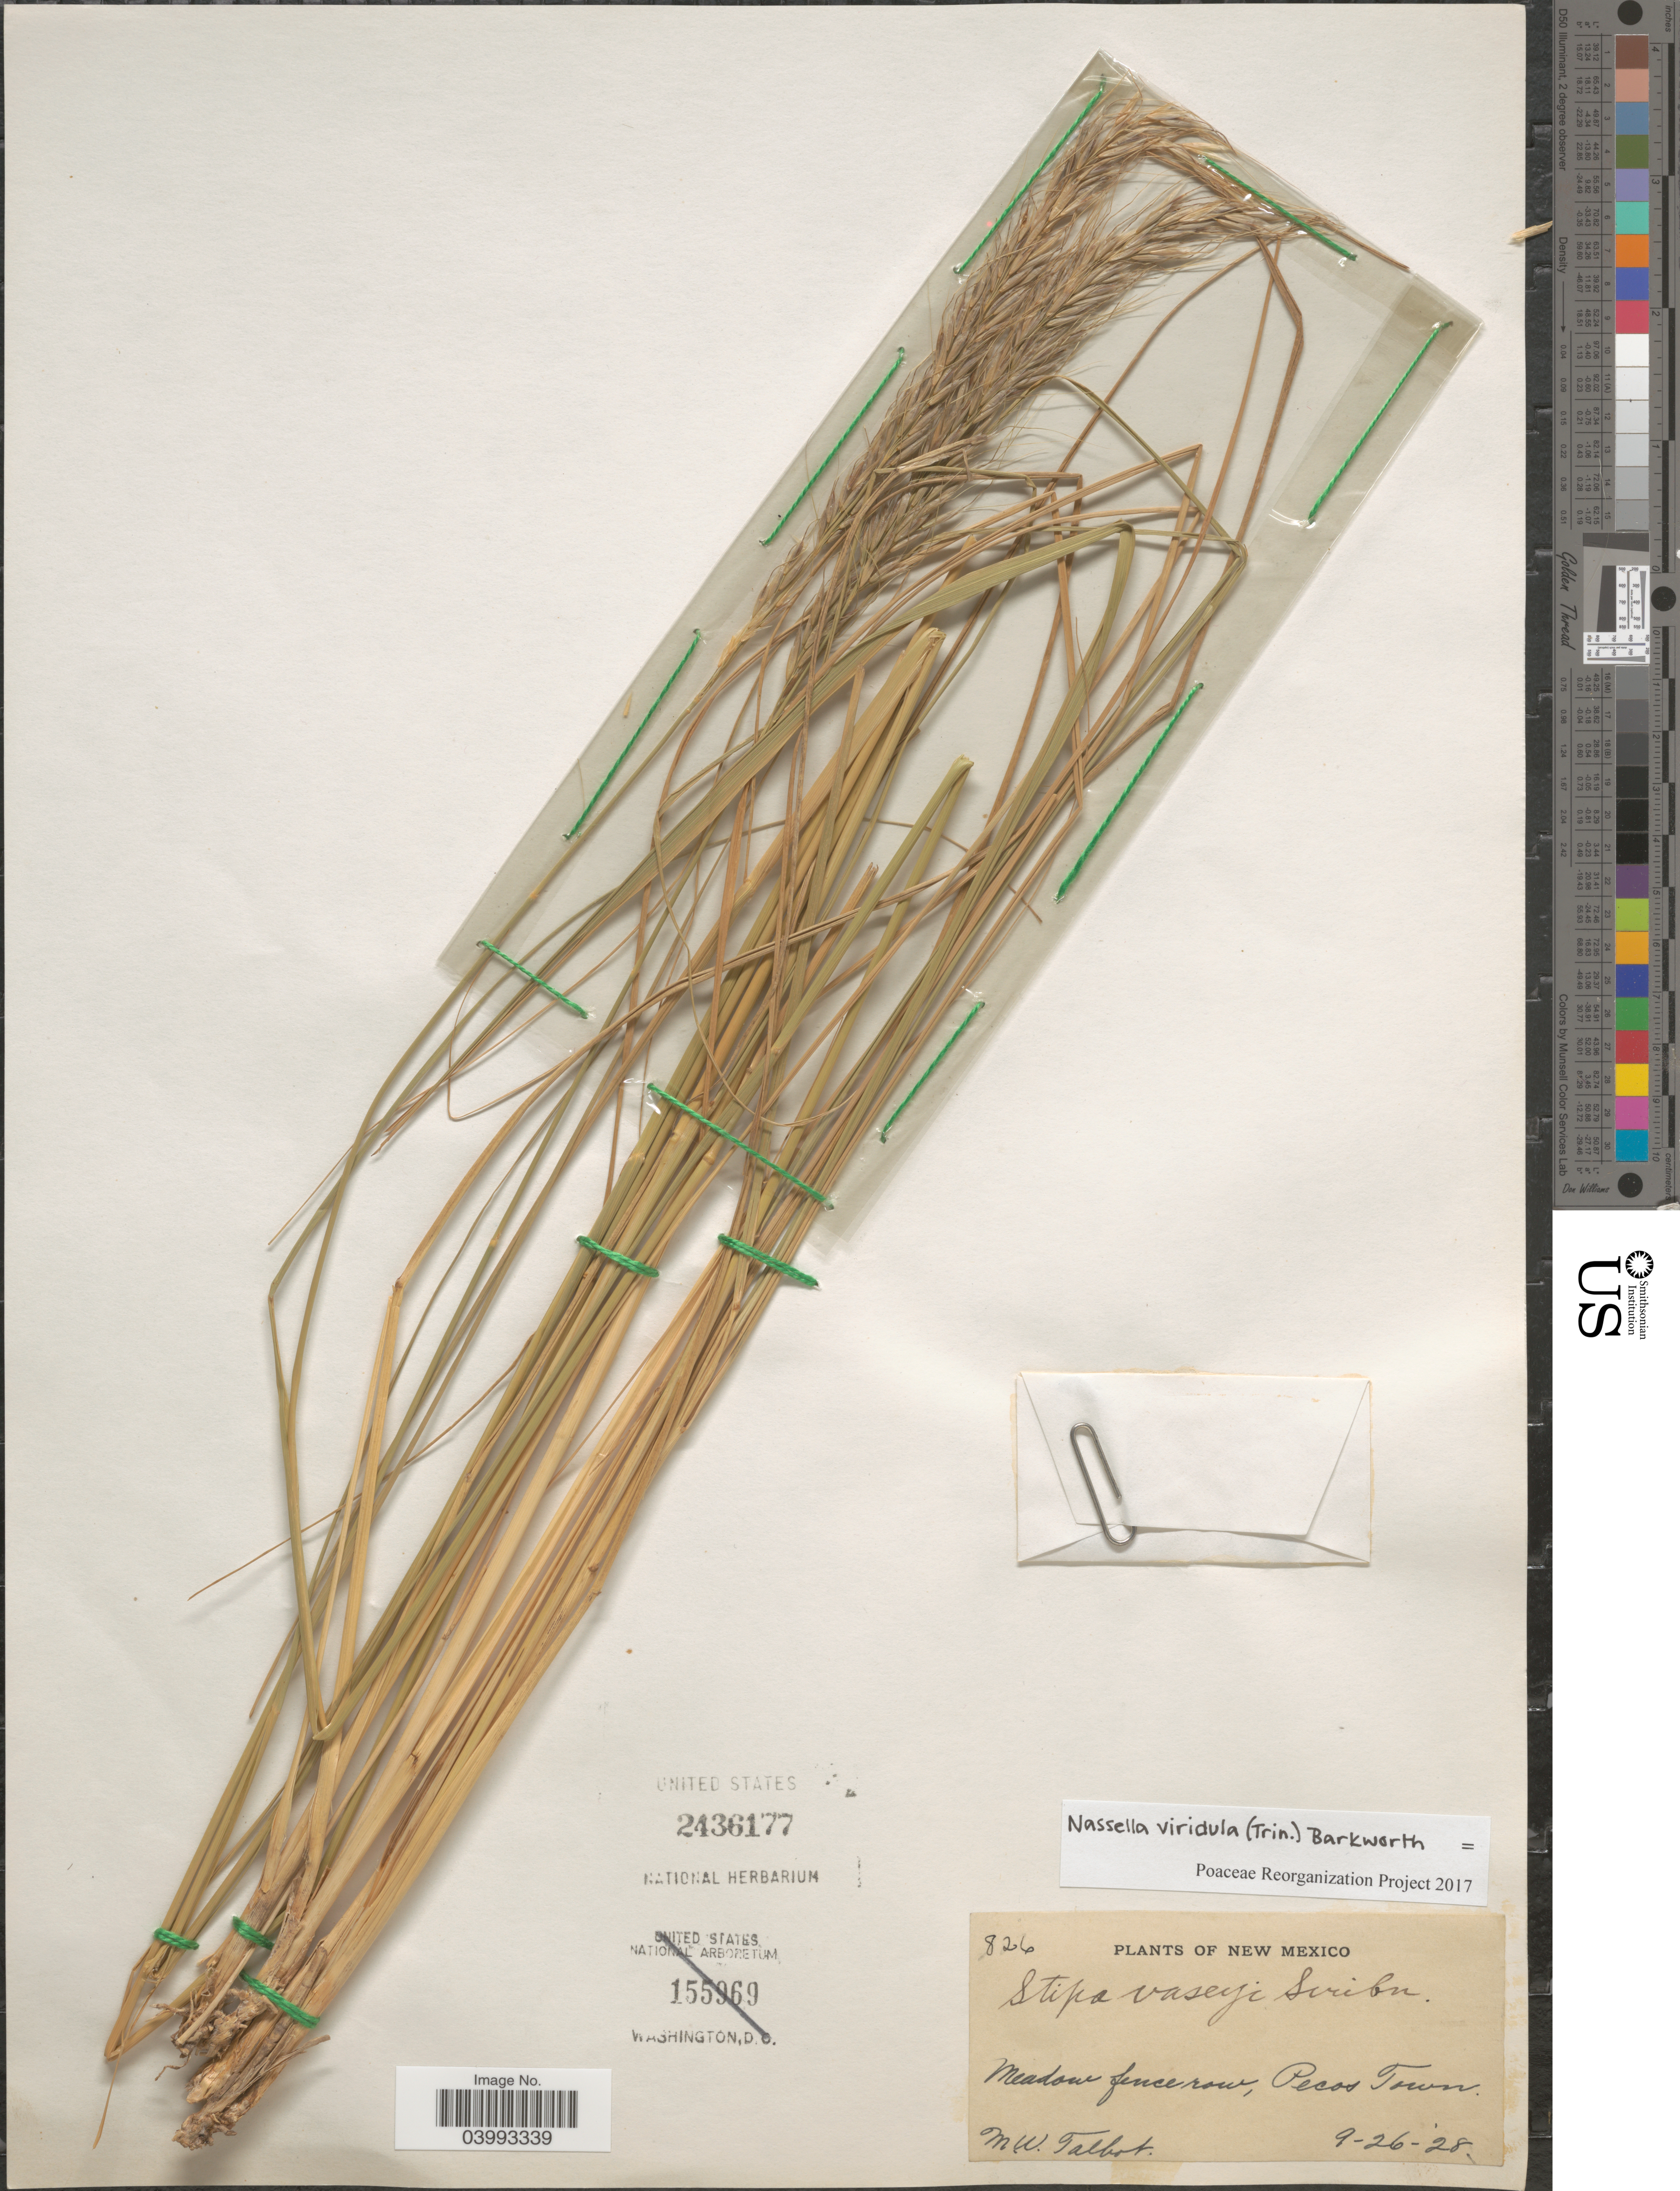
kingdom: Plantae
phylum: Tracheophyta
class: Liliopsida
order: Poales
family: Poaceae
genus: Nassella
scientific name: Nassella viridula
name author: (Trin.) Barkworth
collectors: M. Talbot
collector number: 826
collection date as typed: Transcribed d/m/y: 26/9/28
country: United States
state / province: New Mexico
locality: Meadow fence row, Pecos Town.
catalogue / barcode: US 2436177